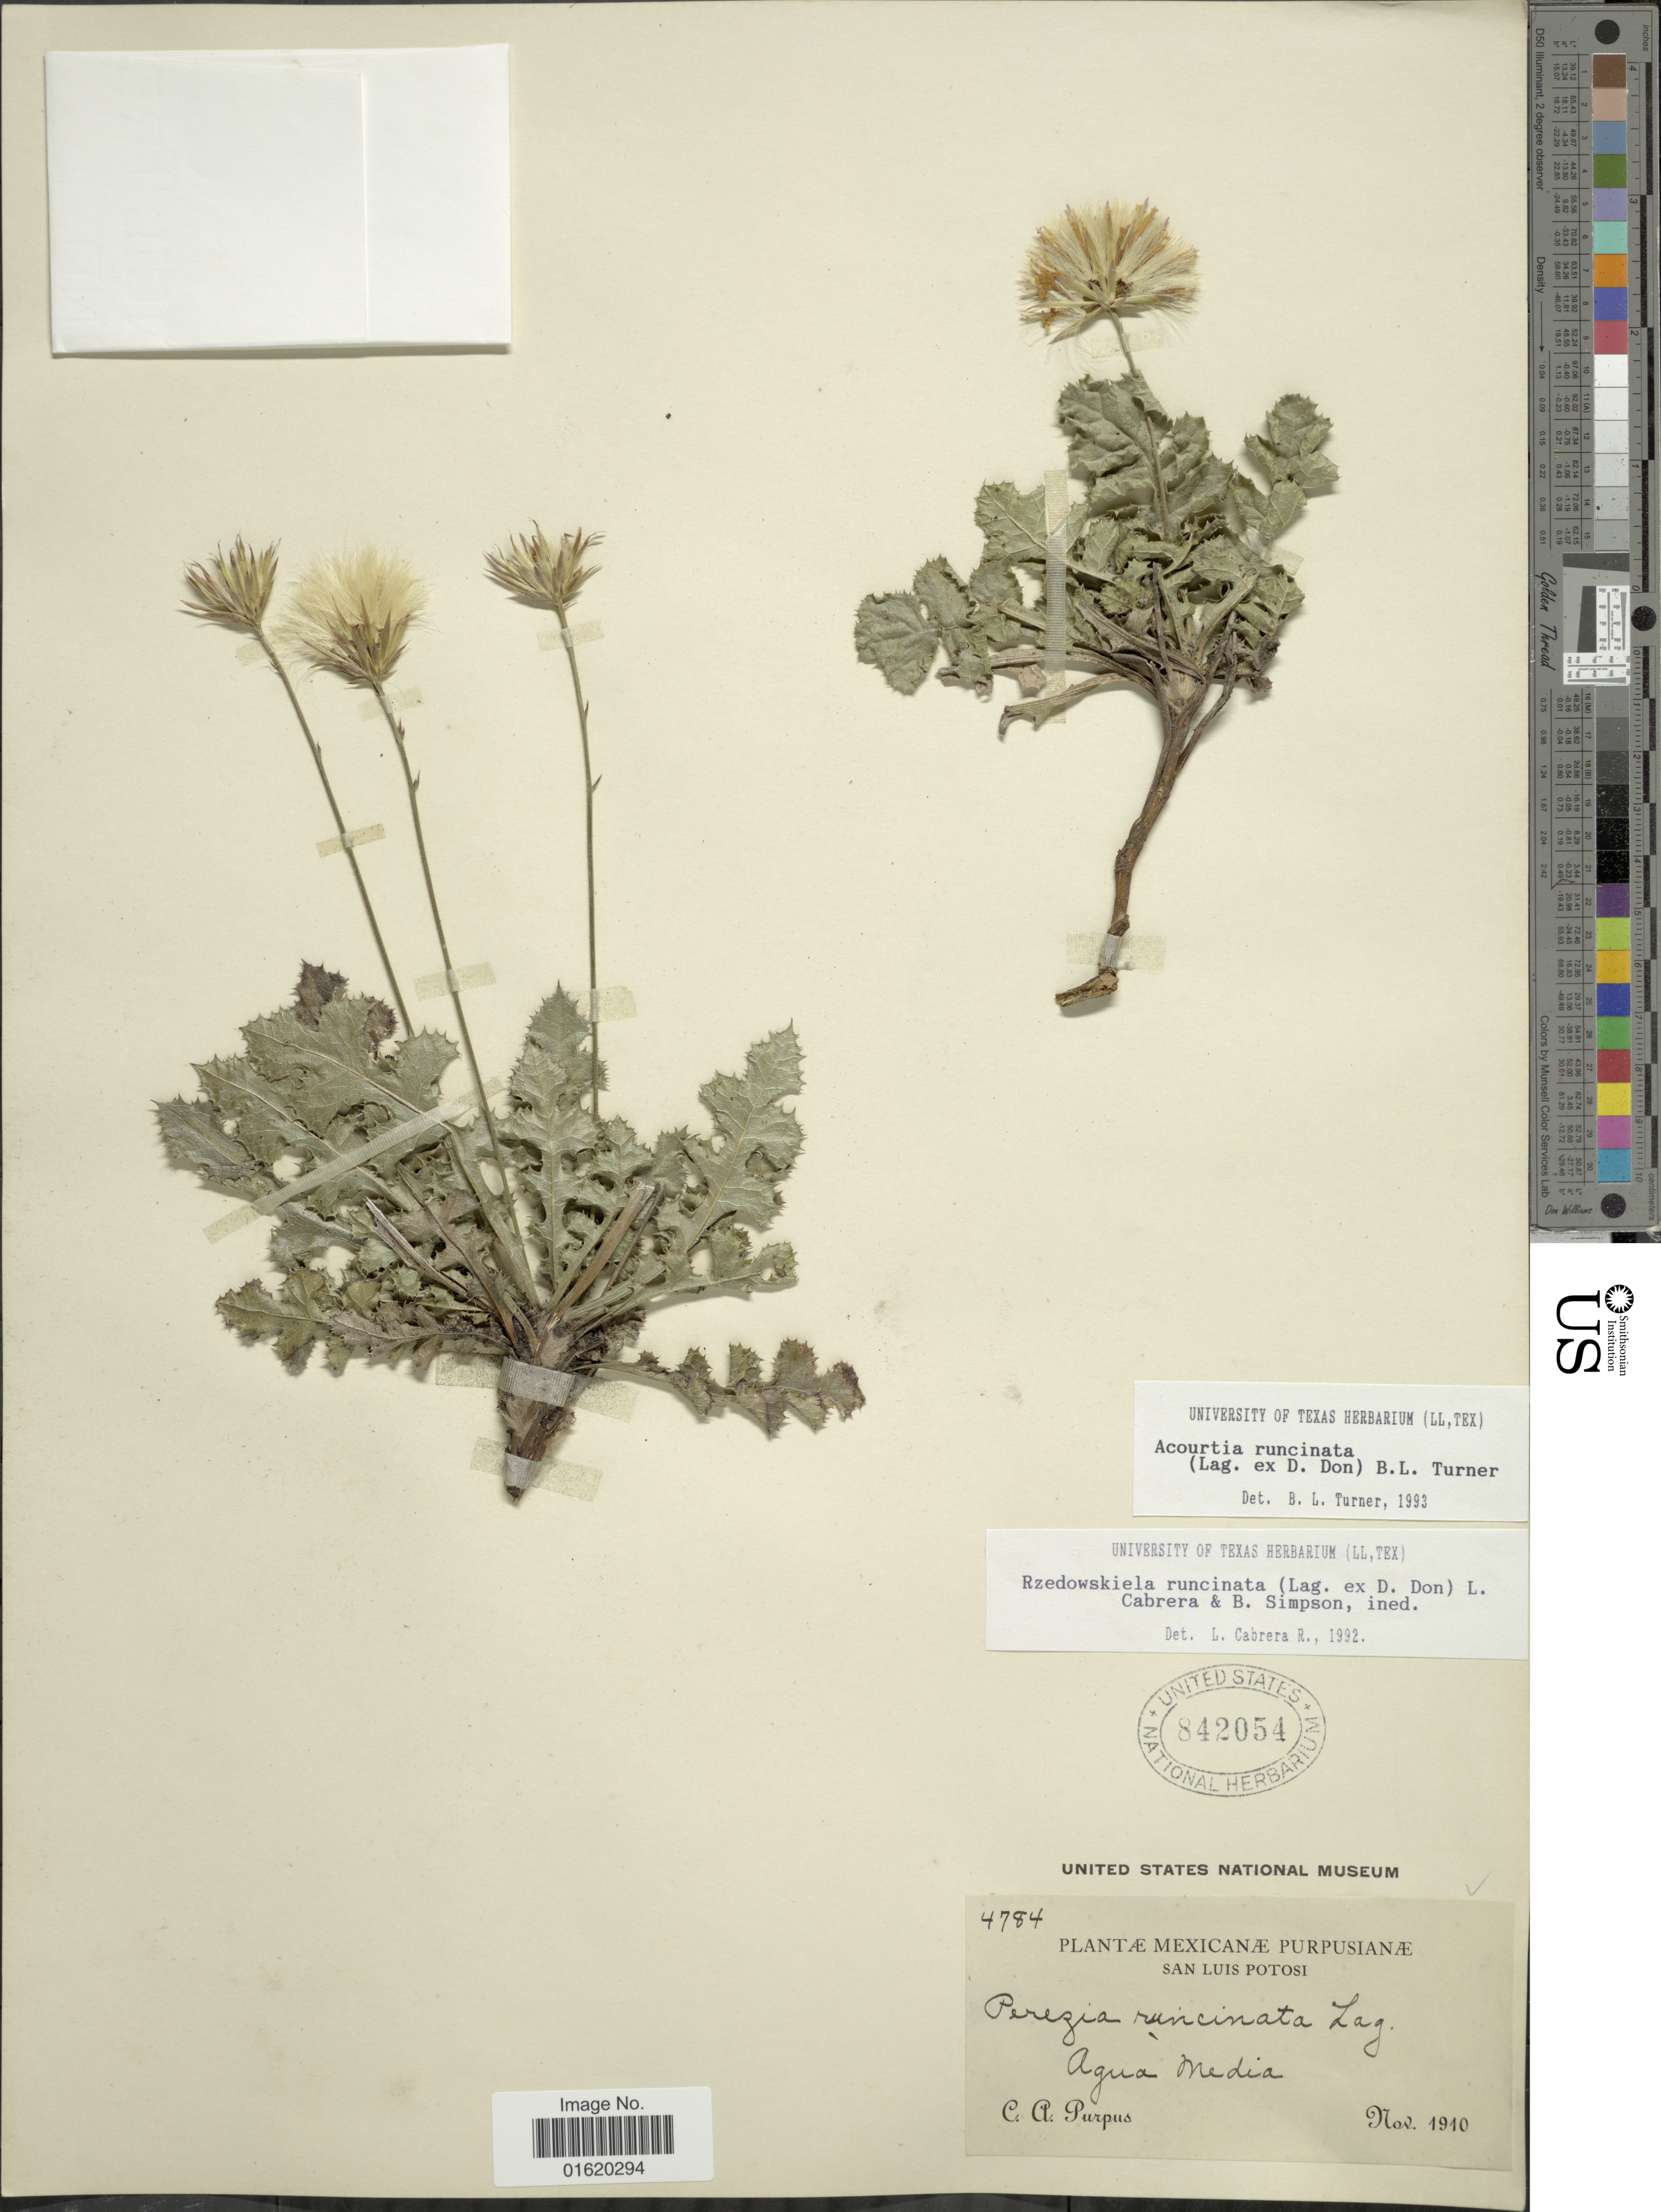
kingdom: Plantae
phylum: Tracheophyta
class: Magnoliopsida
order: Asterales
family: Asteraceae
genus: Acourtia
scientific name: Acourtia runcinata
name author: (D. Don) B.L. Turner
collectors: C. A. Purpus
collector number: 4784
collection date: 1910-11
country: Mexico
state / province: San Luis Potosí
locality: Agua Media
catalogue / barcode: US 842054